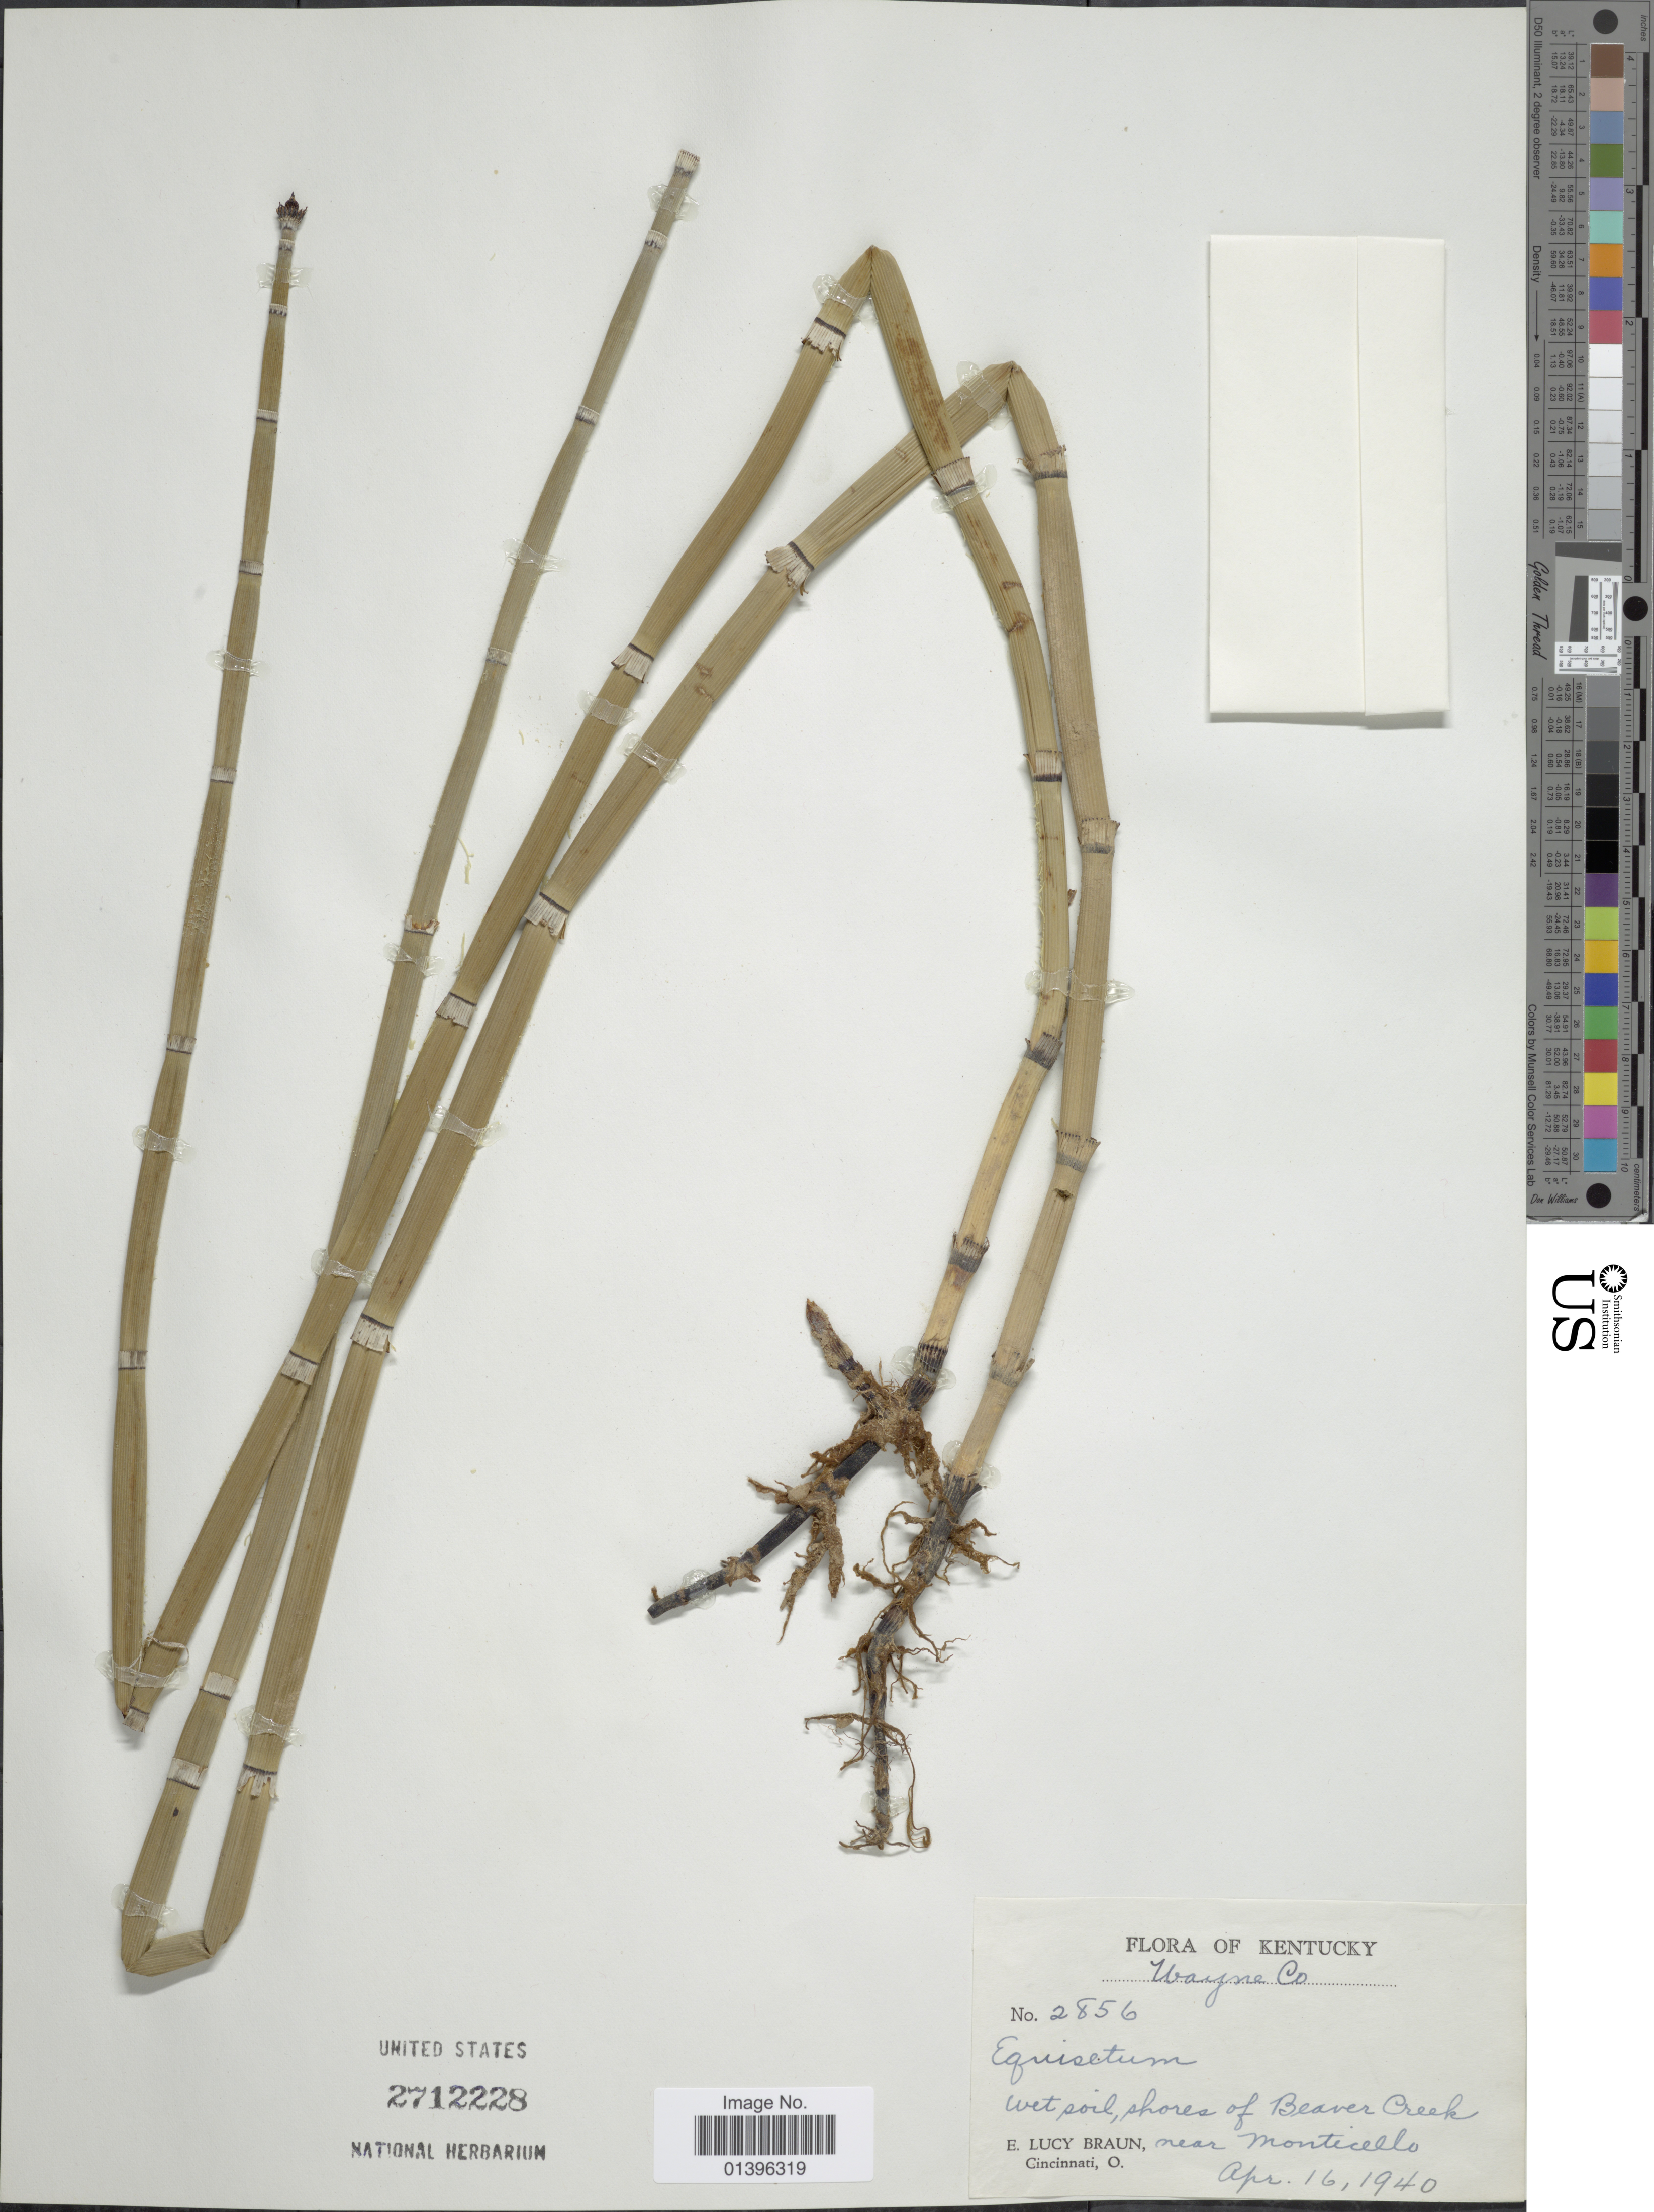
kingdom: Plantae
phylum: Tracheophyta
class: Polypodiopsida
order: Equisetales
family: Equisetaceae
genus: Equisetum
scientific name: Equisetum hyemale var. affine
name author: (Engelm.) A.A. Eaton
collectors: E. L. Braun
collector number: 2856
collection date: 1940-04-16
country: United States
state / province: Kentucky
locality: Wayne Co. Wet soil, shores of Beaver Creek, near Monticello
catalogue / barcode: US 2712228